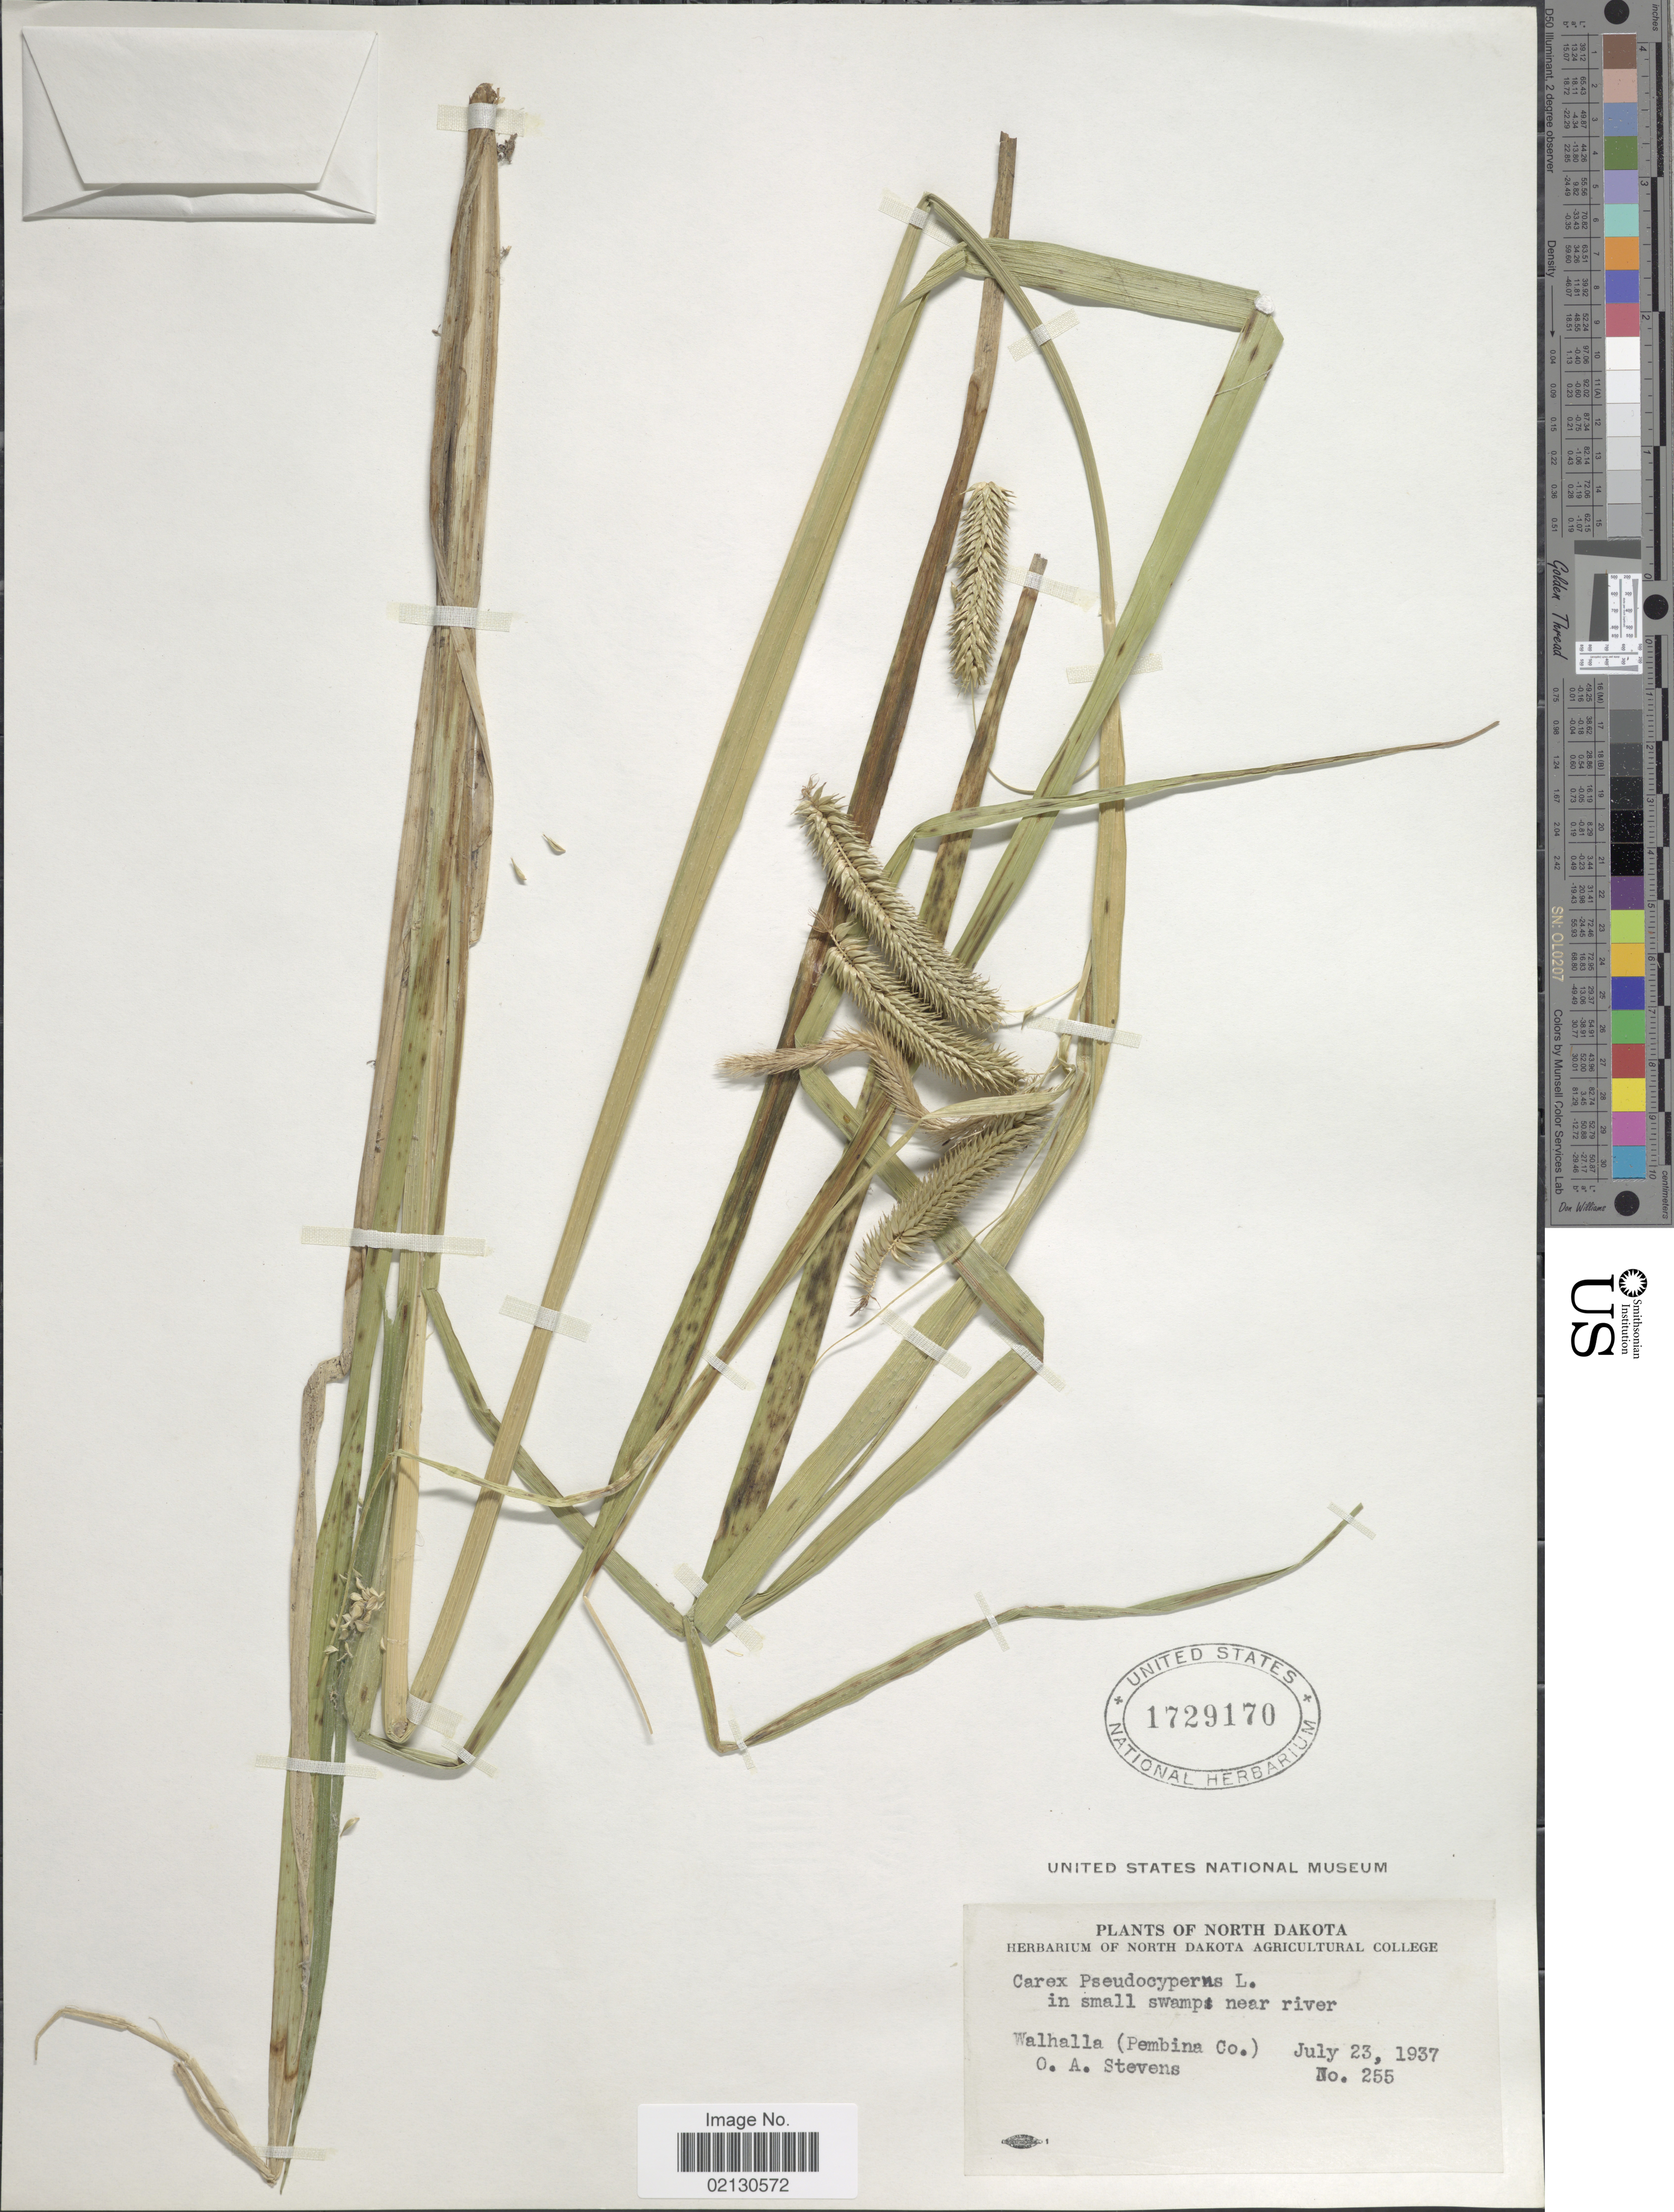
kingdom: Plantae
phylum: Tracheophyta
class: Liliopsida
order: Poales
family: Cyperaceae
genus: Carex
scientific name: Carex pseudocyperus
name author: L.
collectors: O. A. Stevens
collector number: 255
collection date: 1937-07-23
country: United States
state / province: North Dakota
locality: Walhalla (Pembina Co.) near river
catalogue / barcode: US 1729170